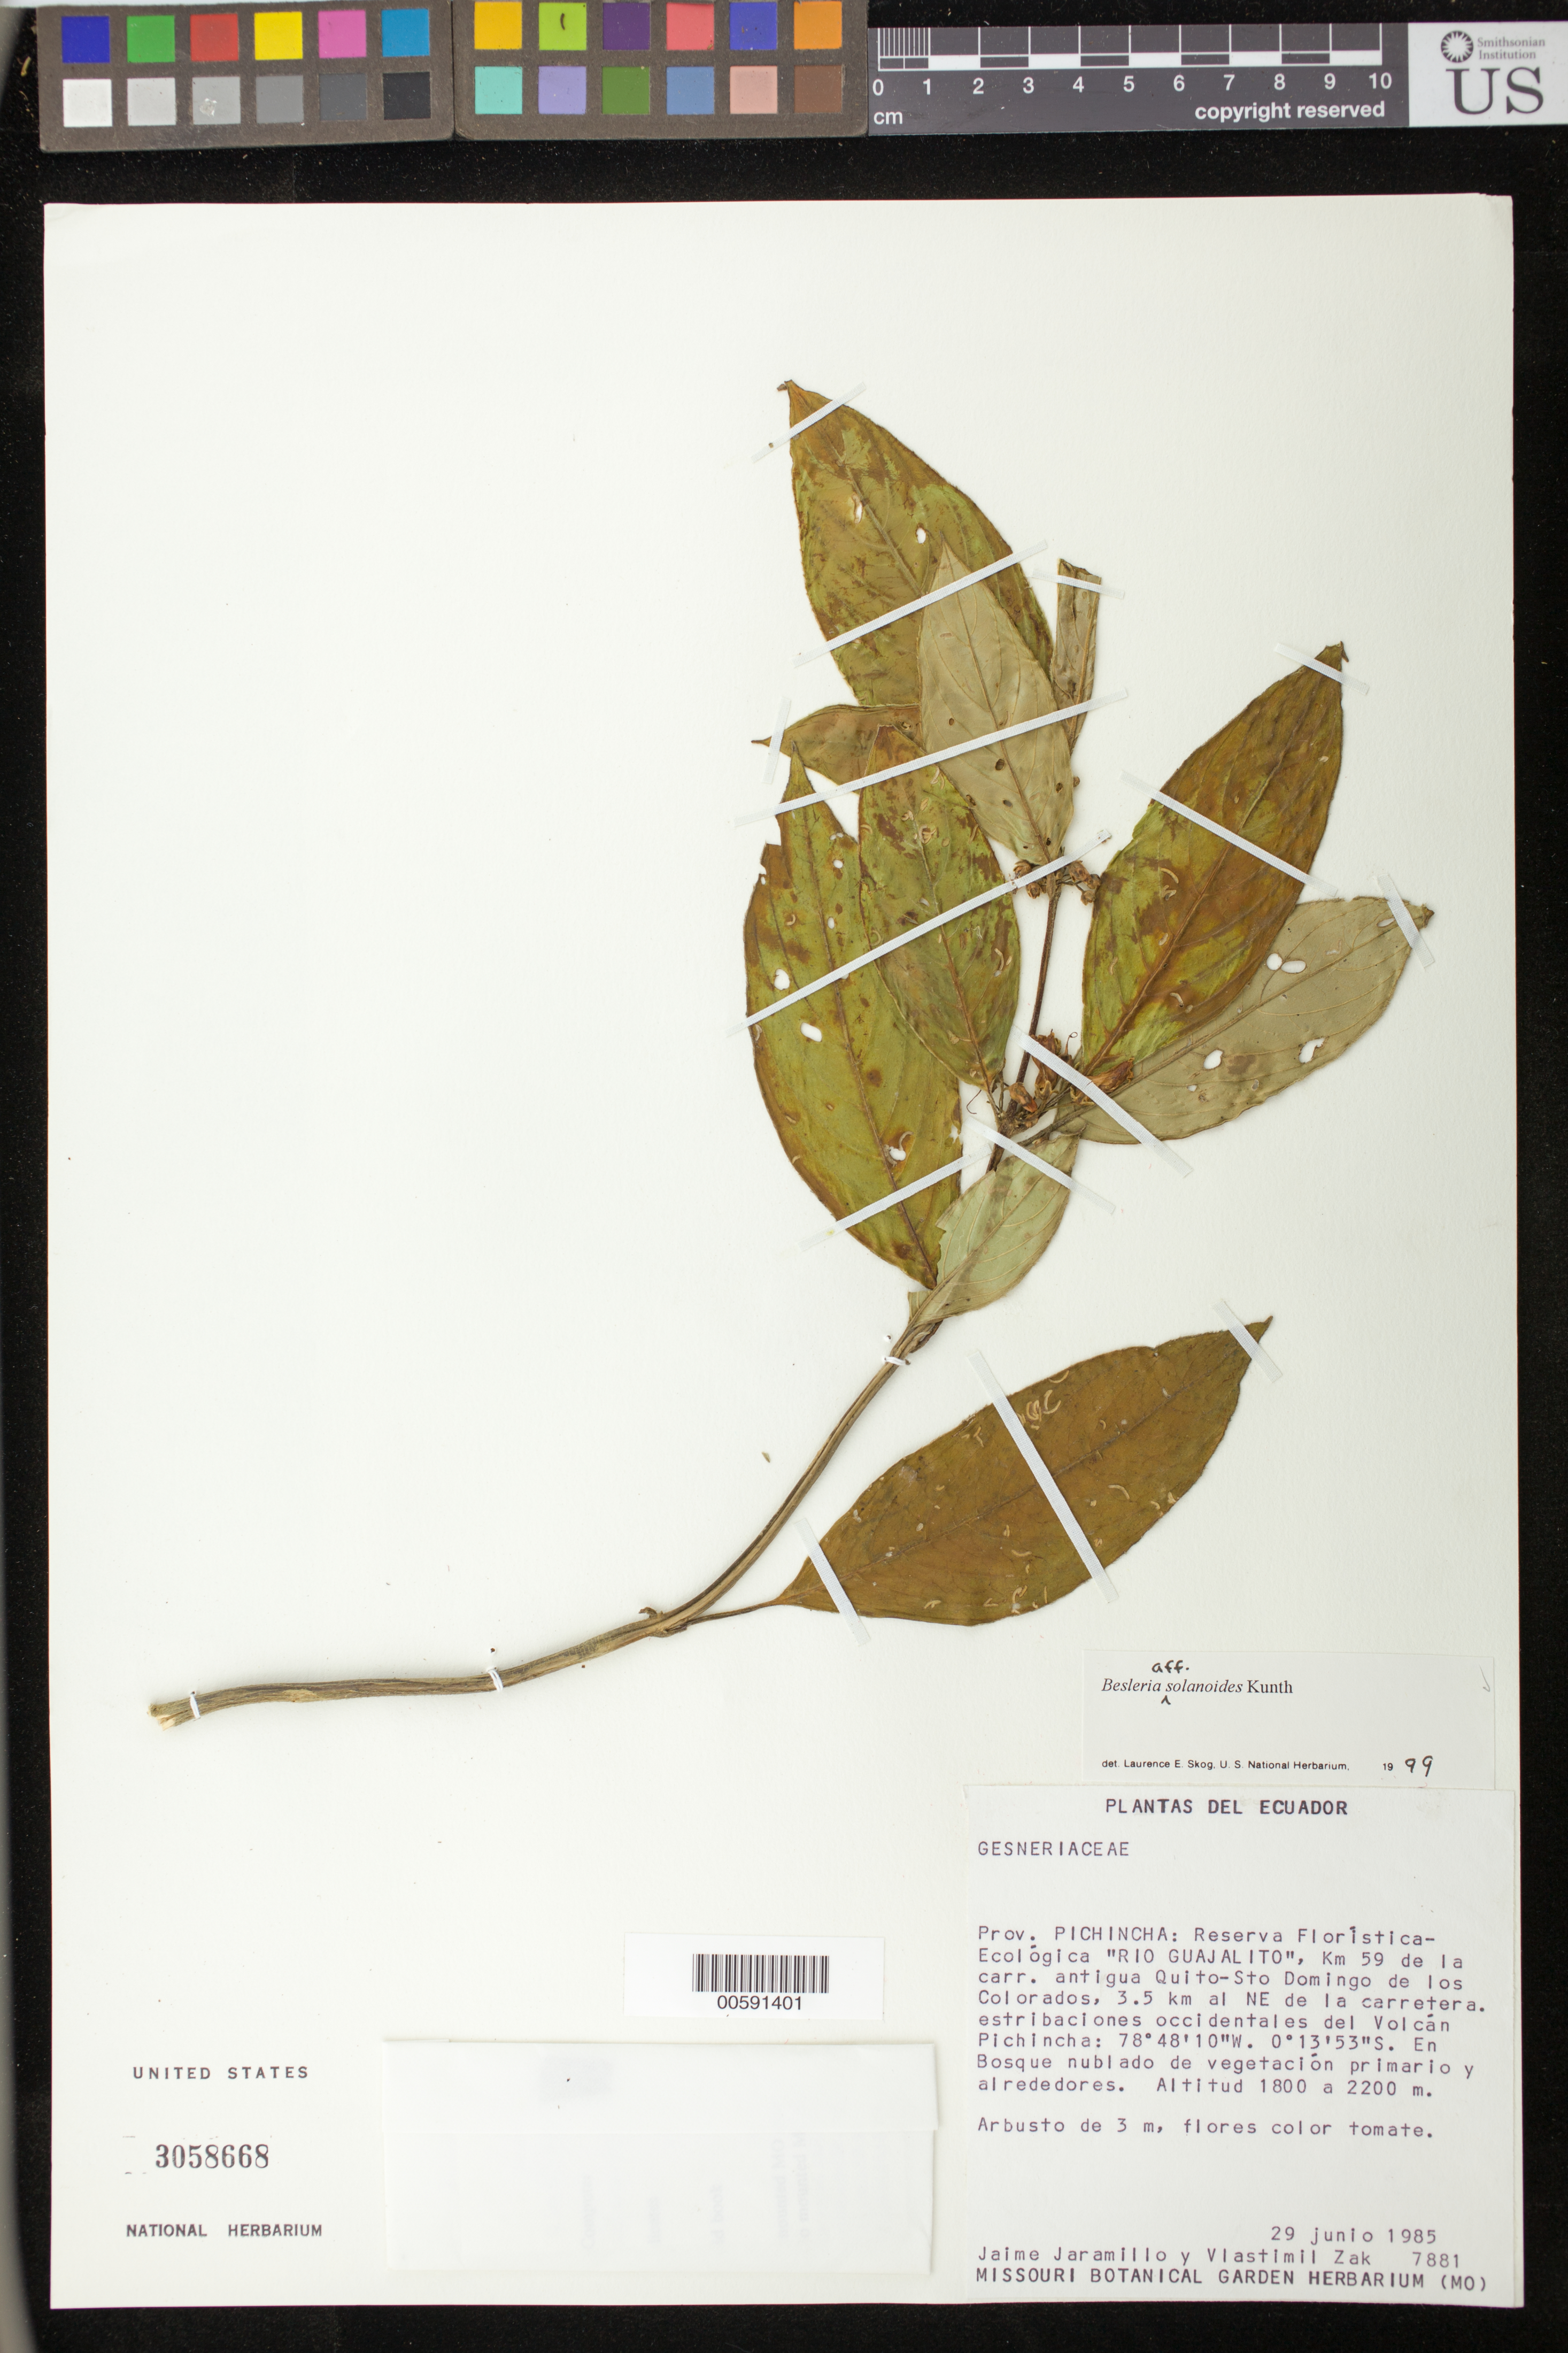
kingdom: Plantae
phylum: Tracheophyta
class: Magnoliopsida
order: Lamiales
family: Gesneriaceae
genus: Besleria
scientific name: Besleria solanoides var. solanoides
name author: Kunth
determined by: Skog, Laurence E.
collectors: J. L. Jaramillo & V. Zak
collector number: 7881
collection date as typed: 29 Jun 1985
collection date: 1985-06-29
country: Ecuador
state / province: Pichincha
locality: Reserva Florística-Ecológica "Rio Guajalito", km 59 de la carr. antigua Quito - Sto. Domingo de los Colorados, 3/5 km al NE de la carretera; estribaciones occidentales del Volcán Pichincha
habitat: En bosque nublado de vegetación primario y alrededores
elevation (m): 1800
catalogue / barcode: US 3058668